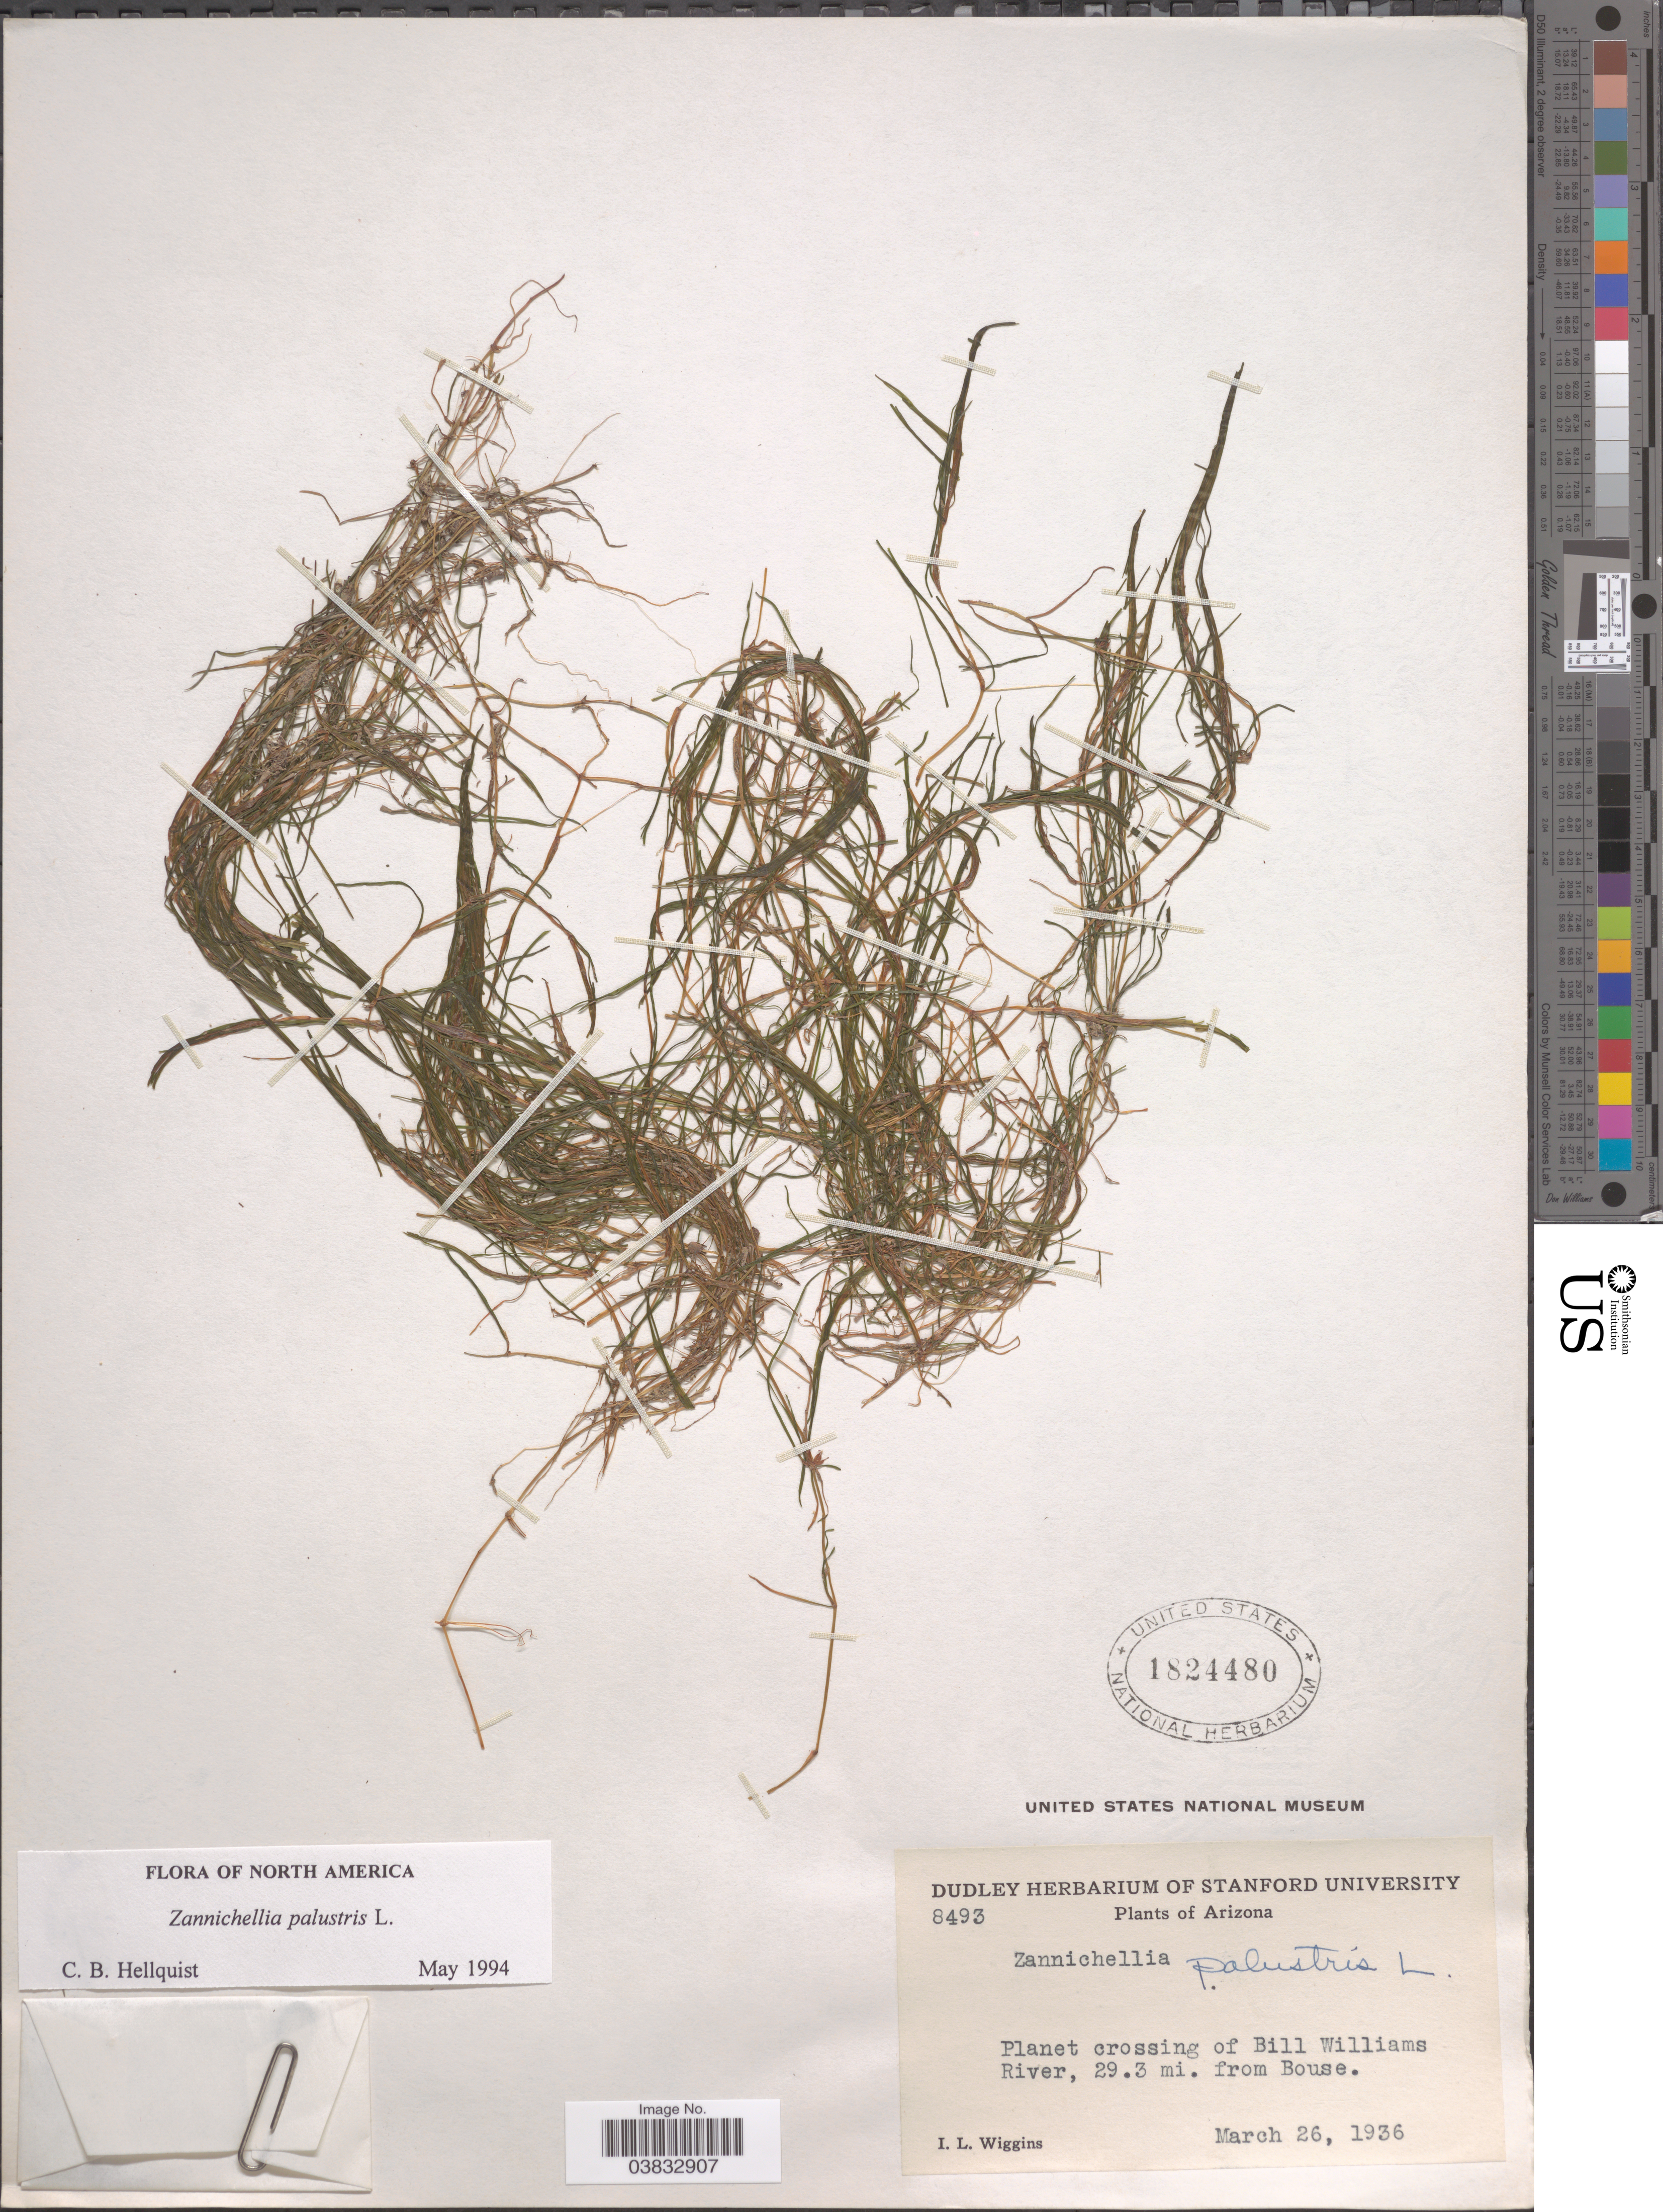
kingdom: Plantae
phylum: Tracheophyta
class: Liliopsida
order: Alismatales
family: Potamogetonaceae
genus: Zannichellia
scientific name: Zannichellia palustris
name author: L.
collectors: I. L. Wiggins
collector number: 8493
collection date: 1936-03-26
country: United States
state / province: Arizona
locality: Planet crossing of Bill Williams River, 29.3 mi. from Bouse.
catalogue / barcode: US 1824480